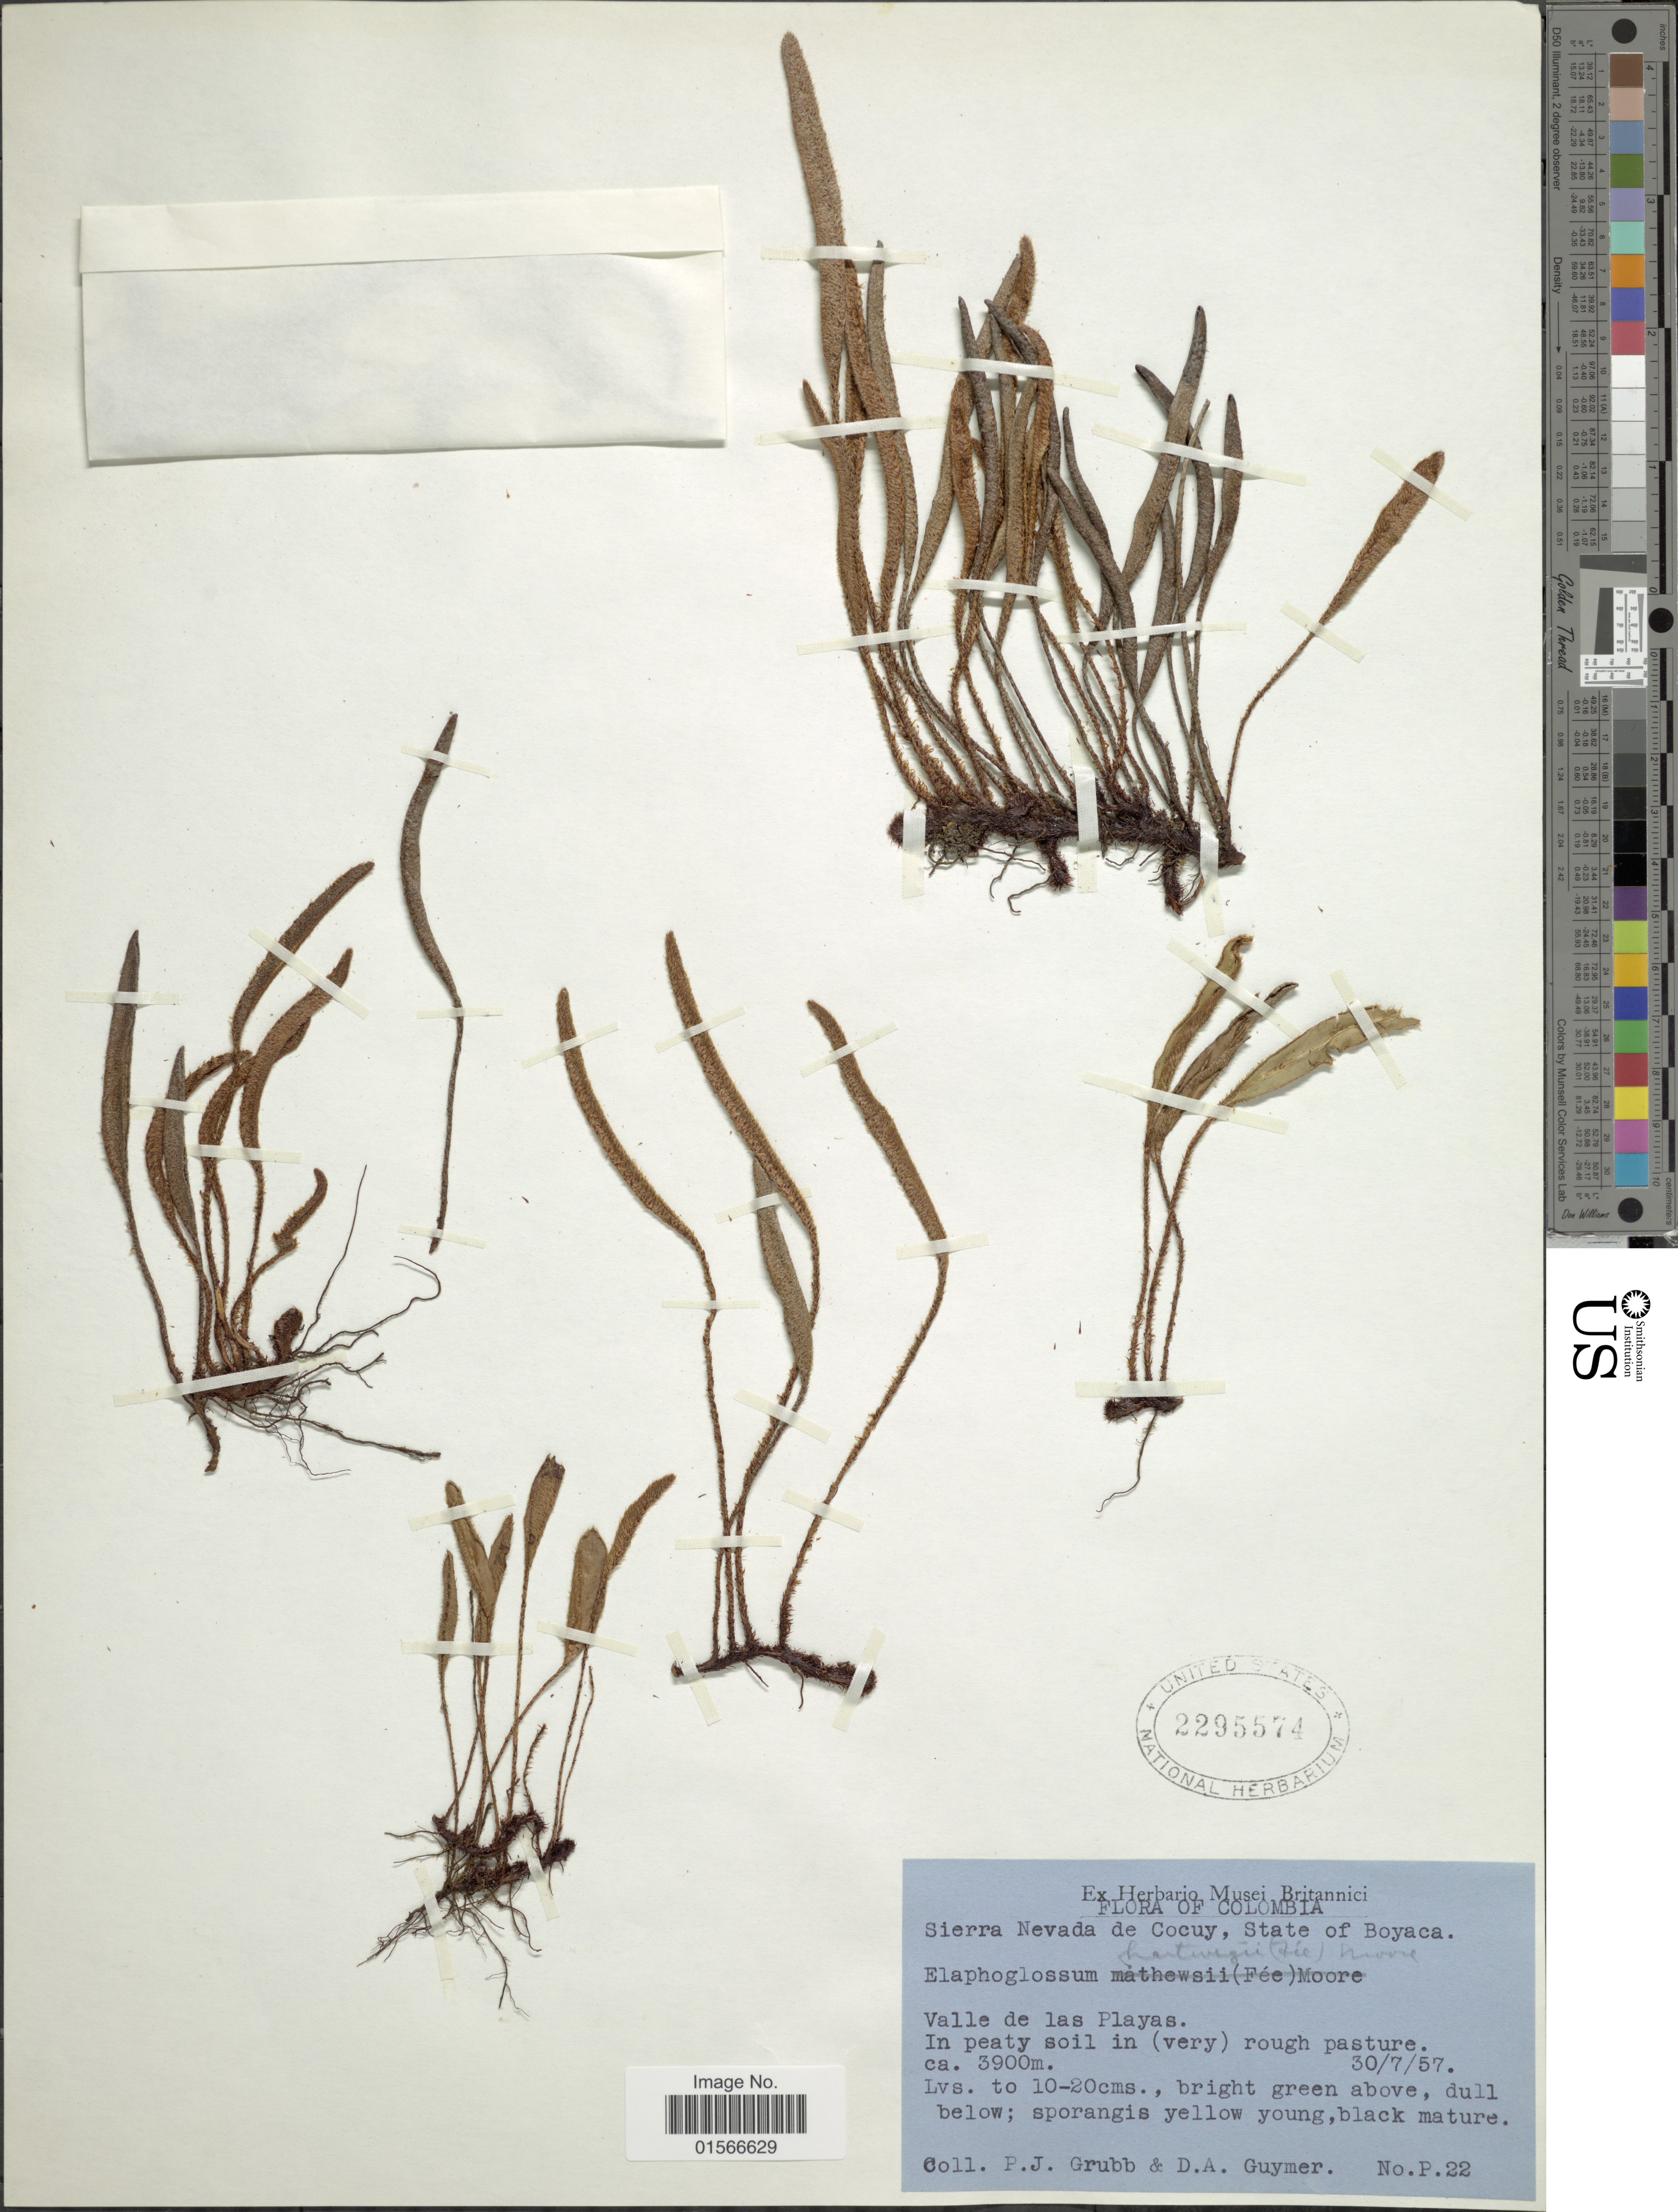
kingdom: Plantae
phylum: Tracheophyta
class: Polypodiopsida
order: Polypodiales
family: Dryopteridaceae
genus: Elaphoglossum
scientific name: Elaphoglossum hartwegii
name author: (Fée) T. Moore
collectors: P. J. Grubb & D. Guymer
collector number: P.22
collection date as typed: Transcribed d/m/y: 30/7/57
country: Colombia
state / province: Boyacá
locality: Sierra Nevada de Cocuy, Valle de las Playas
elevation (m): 3900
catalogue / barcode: US 2295574